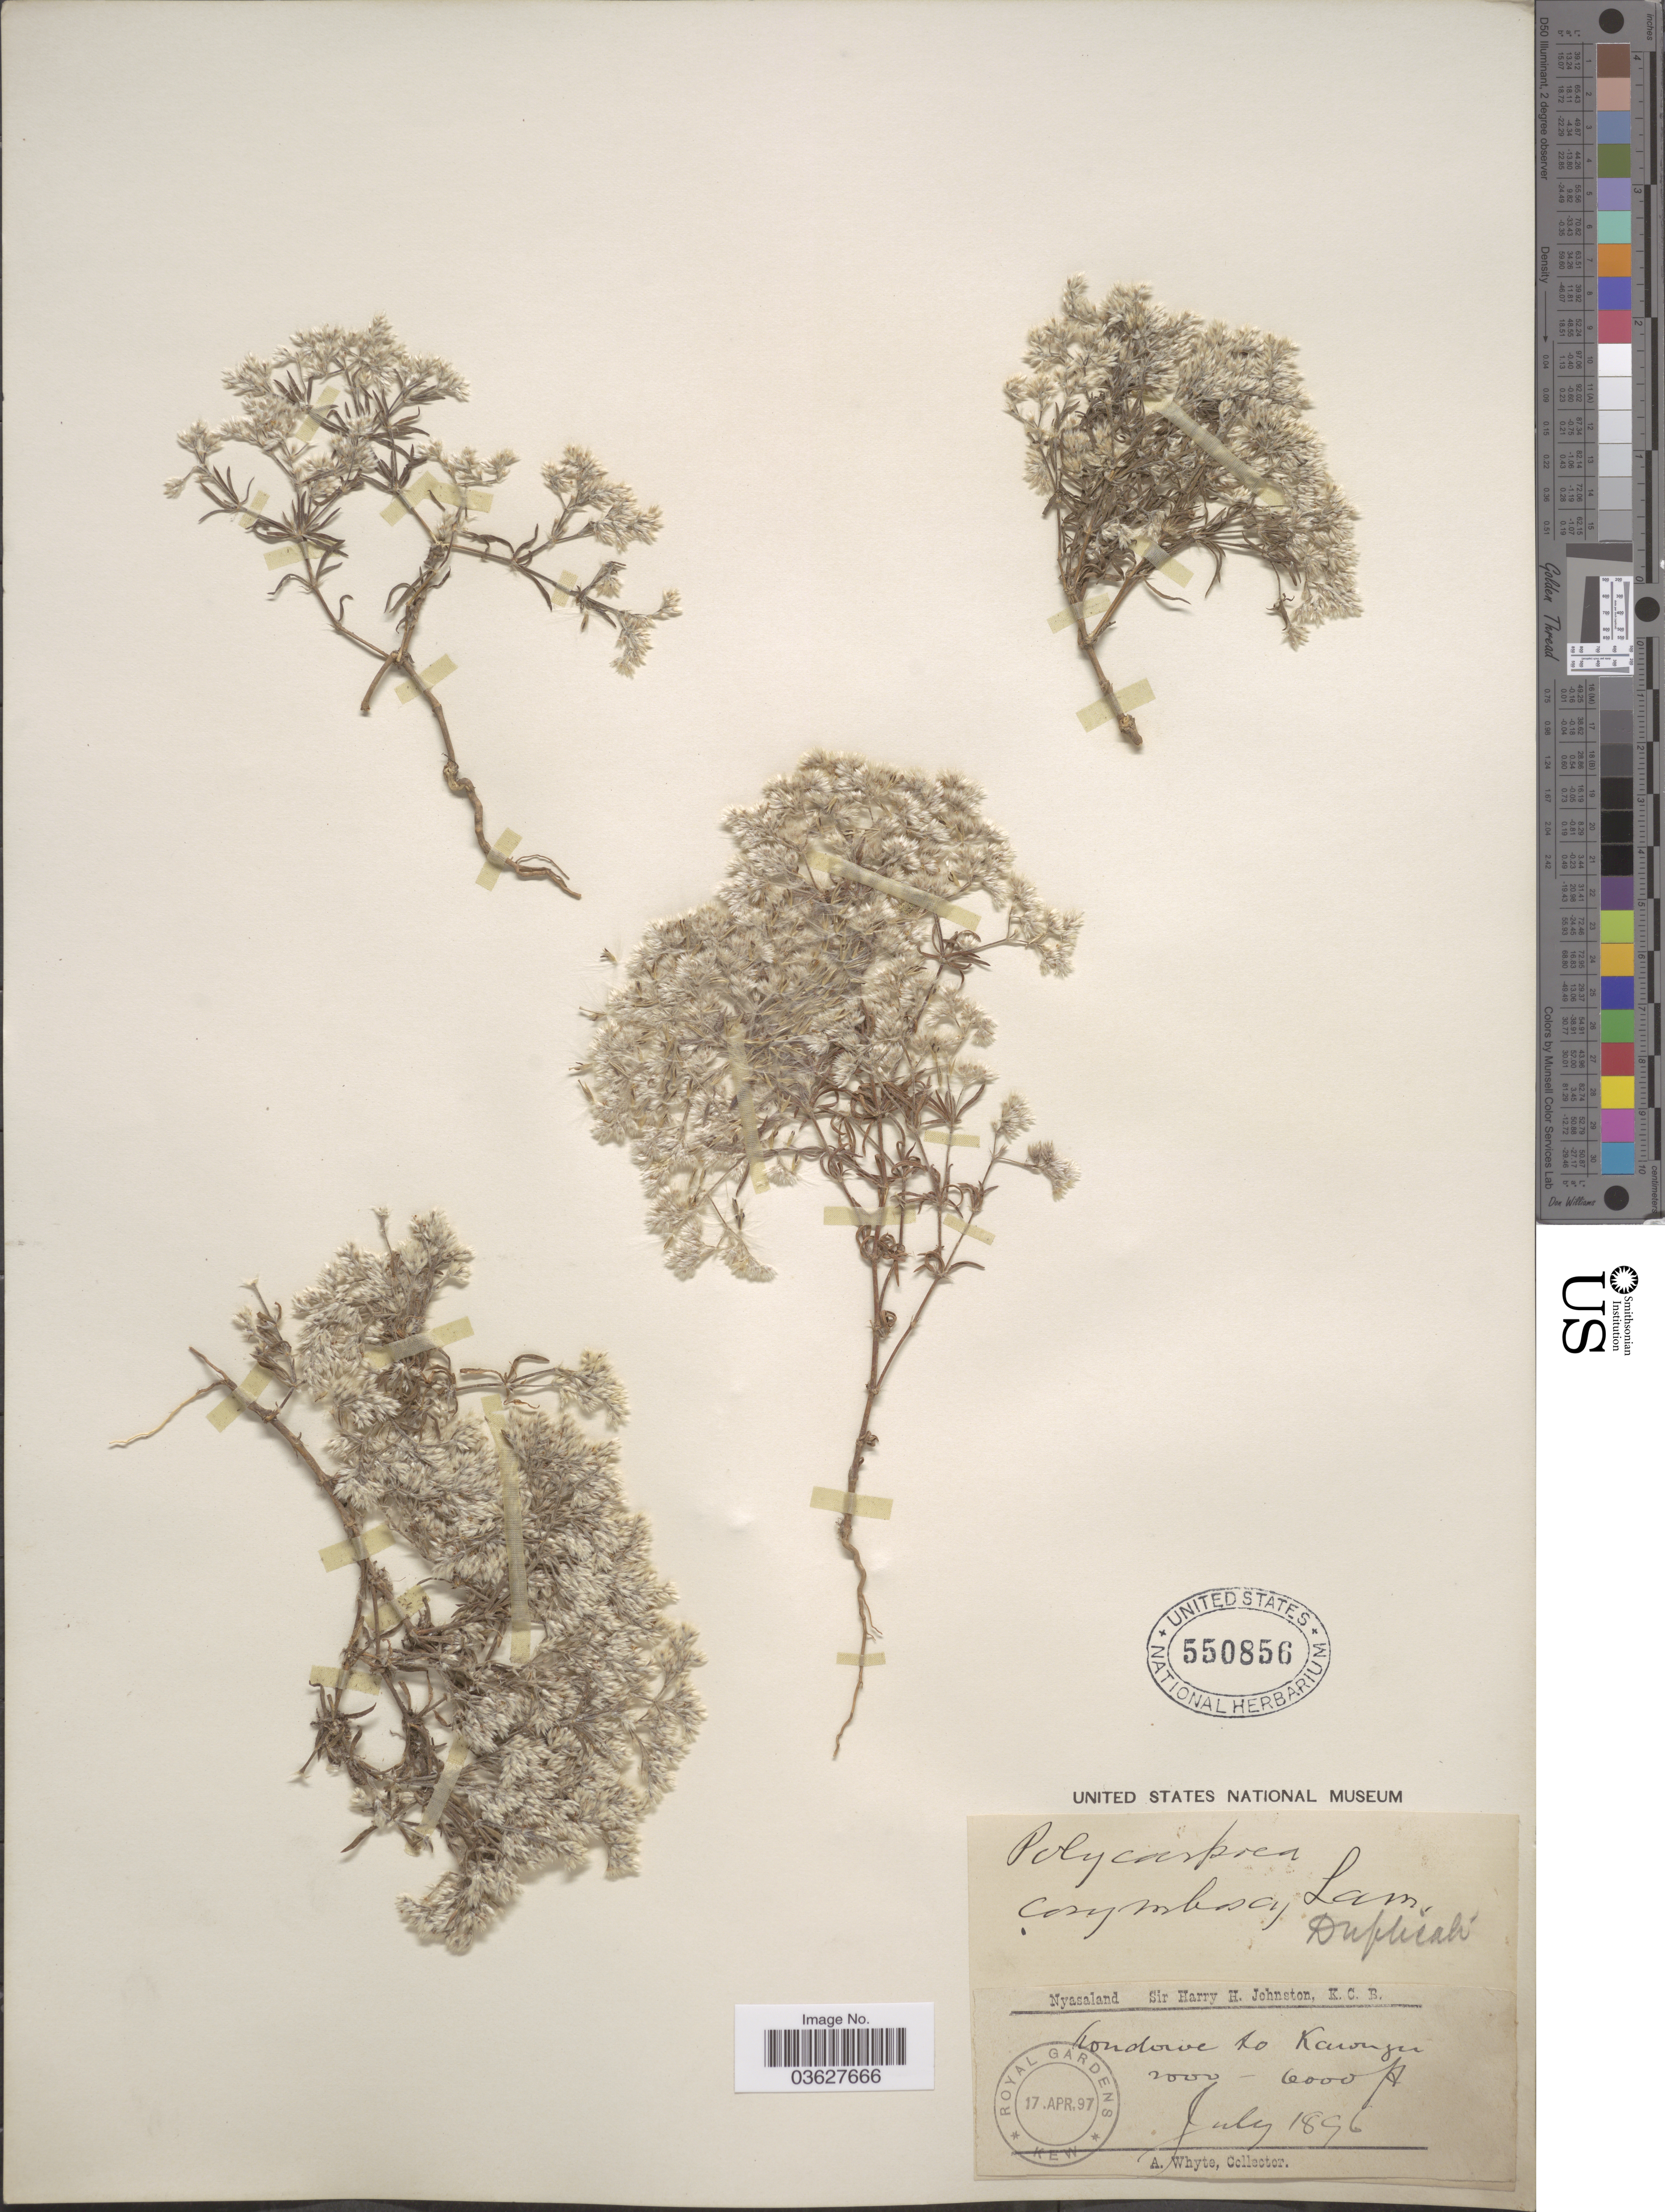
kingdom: Plantae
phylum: Tracheophyta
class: Magnoliopsida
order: Caryophyllales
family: Caryophyllaceae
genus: Polycarpaea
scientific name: Polycarpaea corymbosa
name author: (L.) Lam.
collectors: A. Whyte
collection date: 1896-07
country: Malawi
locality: Nyasaland. Kondowe to Karonga.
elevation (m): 610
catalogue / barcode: US 550856